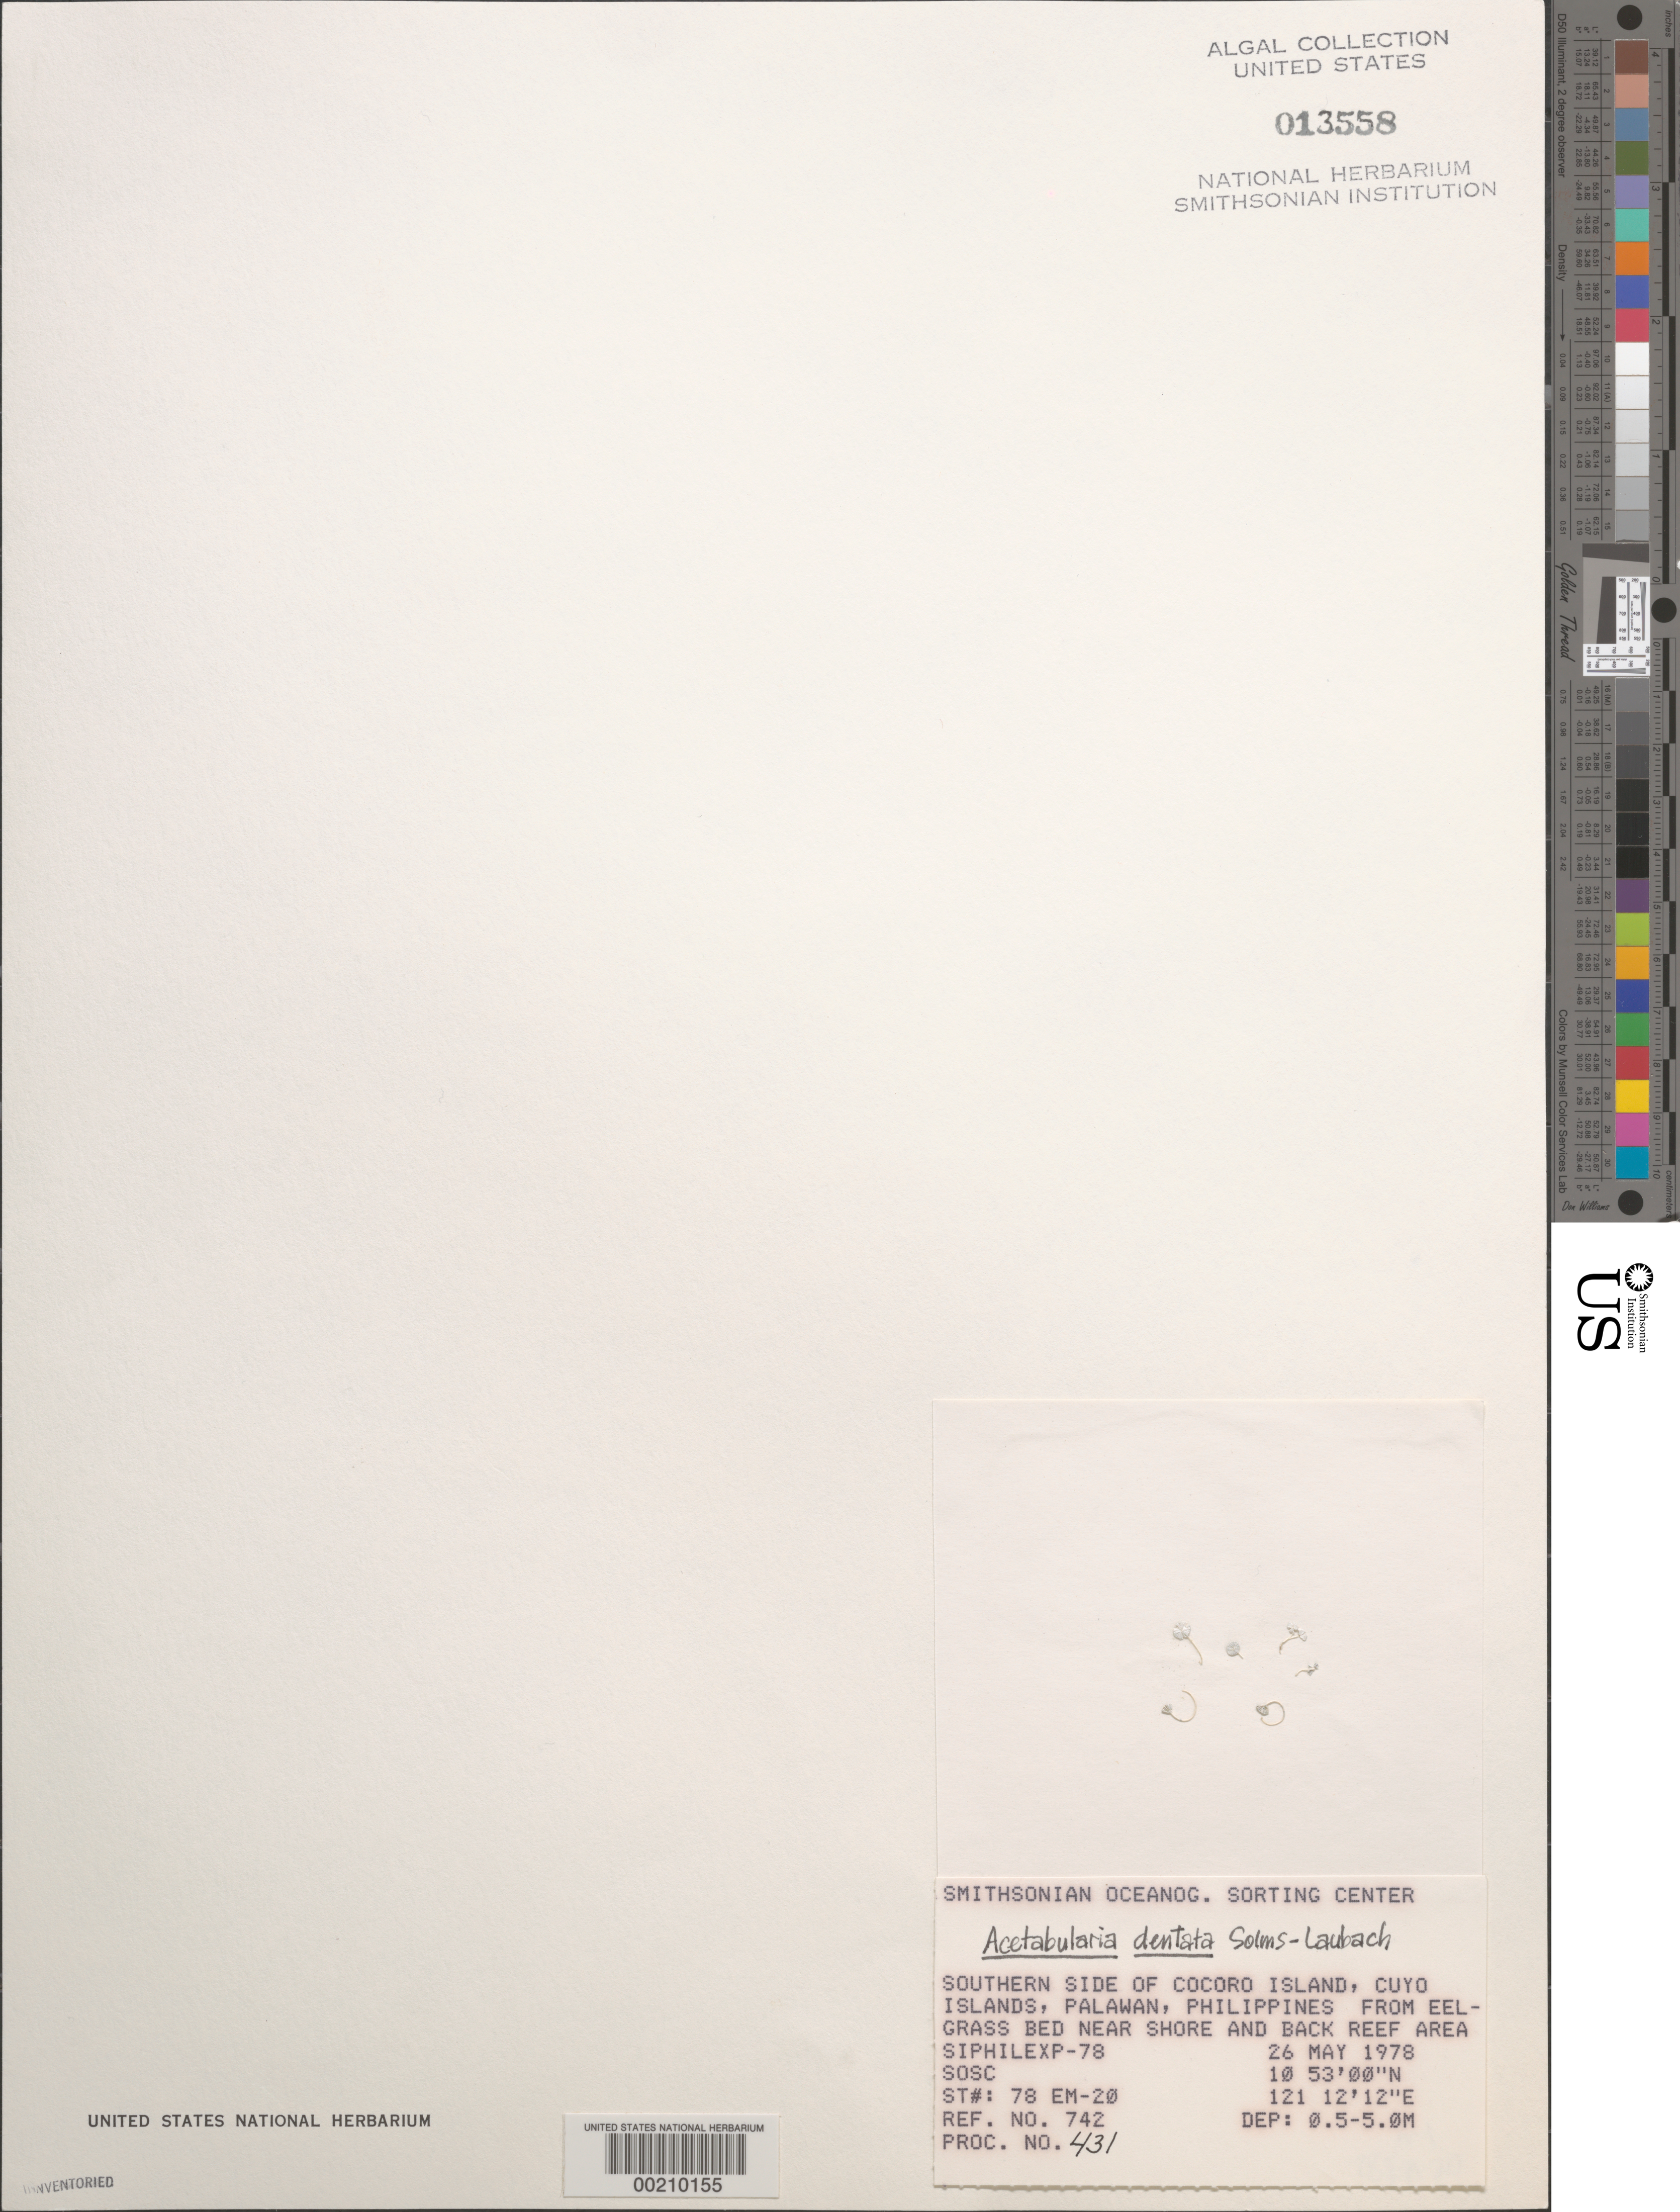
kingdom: Plantae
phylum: Chlorophyta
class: Ulvophyceae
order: Dasycladales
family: Polyphysaceae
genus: Acetabularia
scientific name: Acetabularia dentata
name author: Solms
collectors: SOSC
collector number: Station 78 Em-20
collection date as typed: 26 May 1978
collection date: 1978-05-26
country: Philippines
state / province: Mimaropa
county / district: Palawan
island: Cocoro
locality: Southern side of island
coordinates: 10 53' 00" N, 121 12' 12" E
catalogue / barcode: US 13558